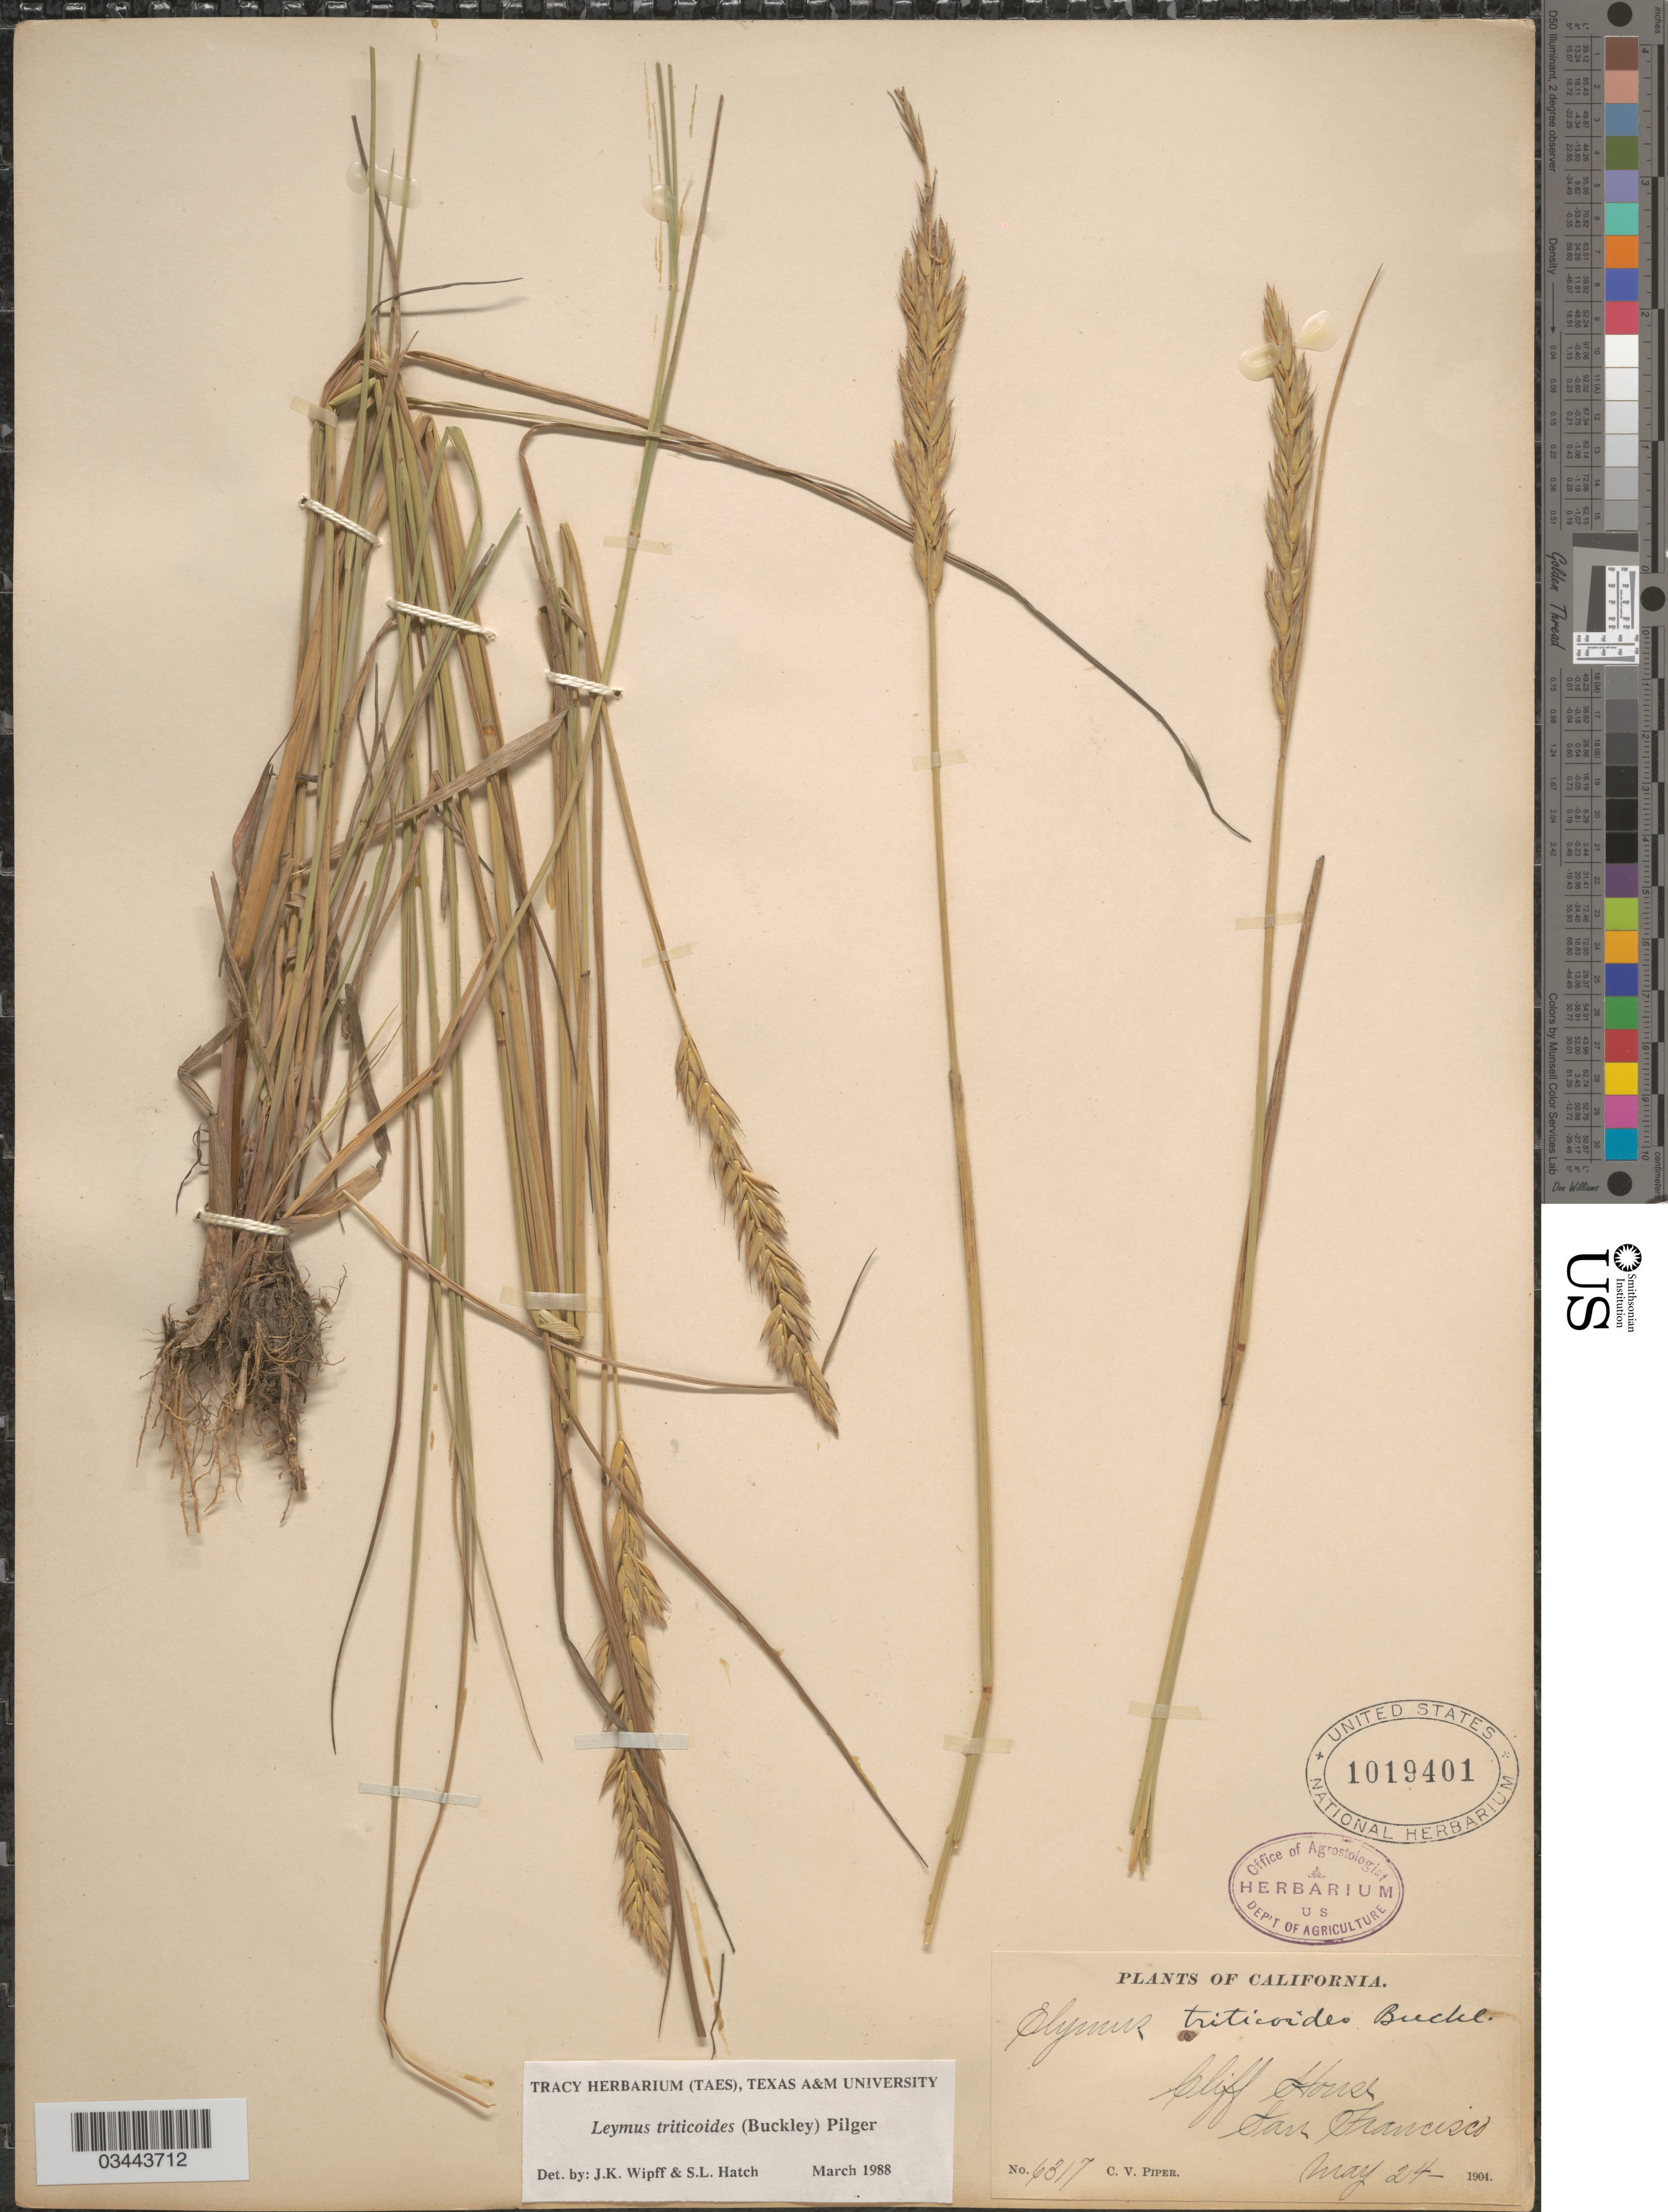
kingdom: Plantae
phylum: Tracheophyta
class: Liliopsida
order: Poales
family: Poaceae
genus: Leymus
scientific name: Leymus triticoides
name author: (Buckley) Pilg.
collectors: C. V. Piper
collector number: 6317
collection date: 1904-05-24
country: United States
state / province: California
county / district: San Francisco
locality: Cliff House. San Francisco.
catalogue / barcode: US 1019401